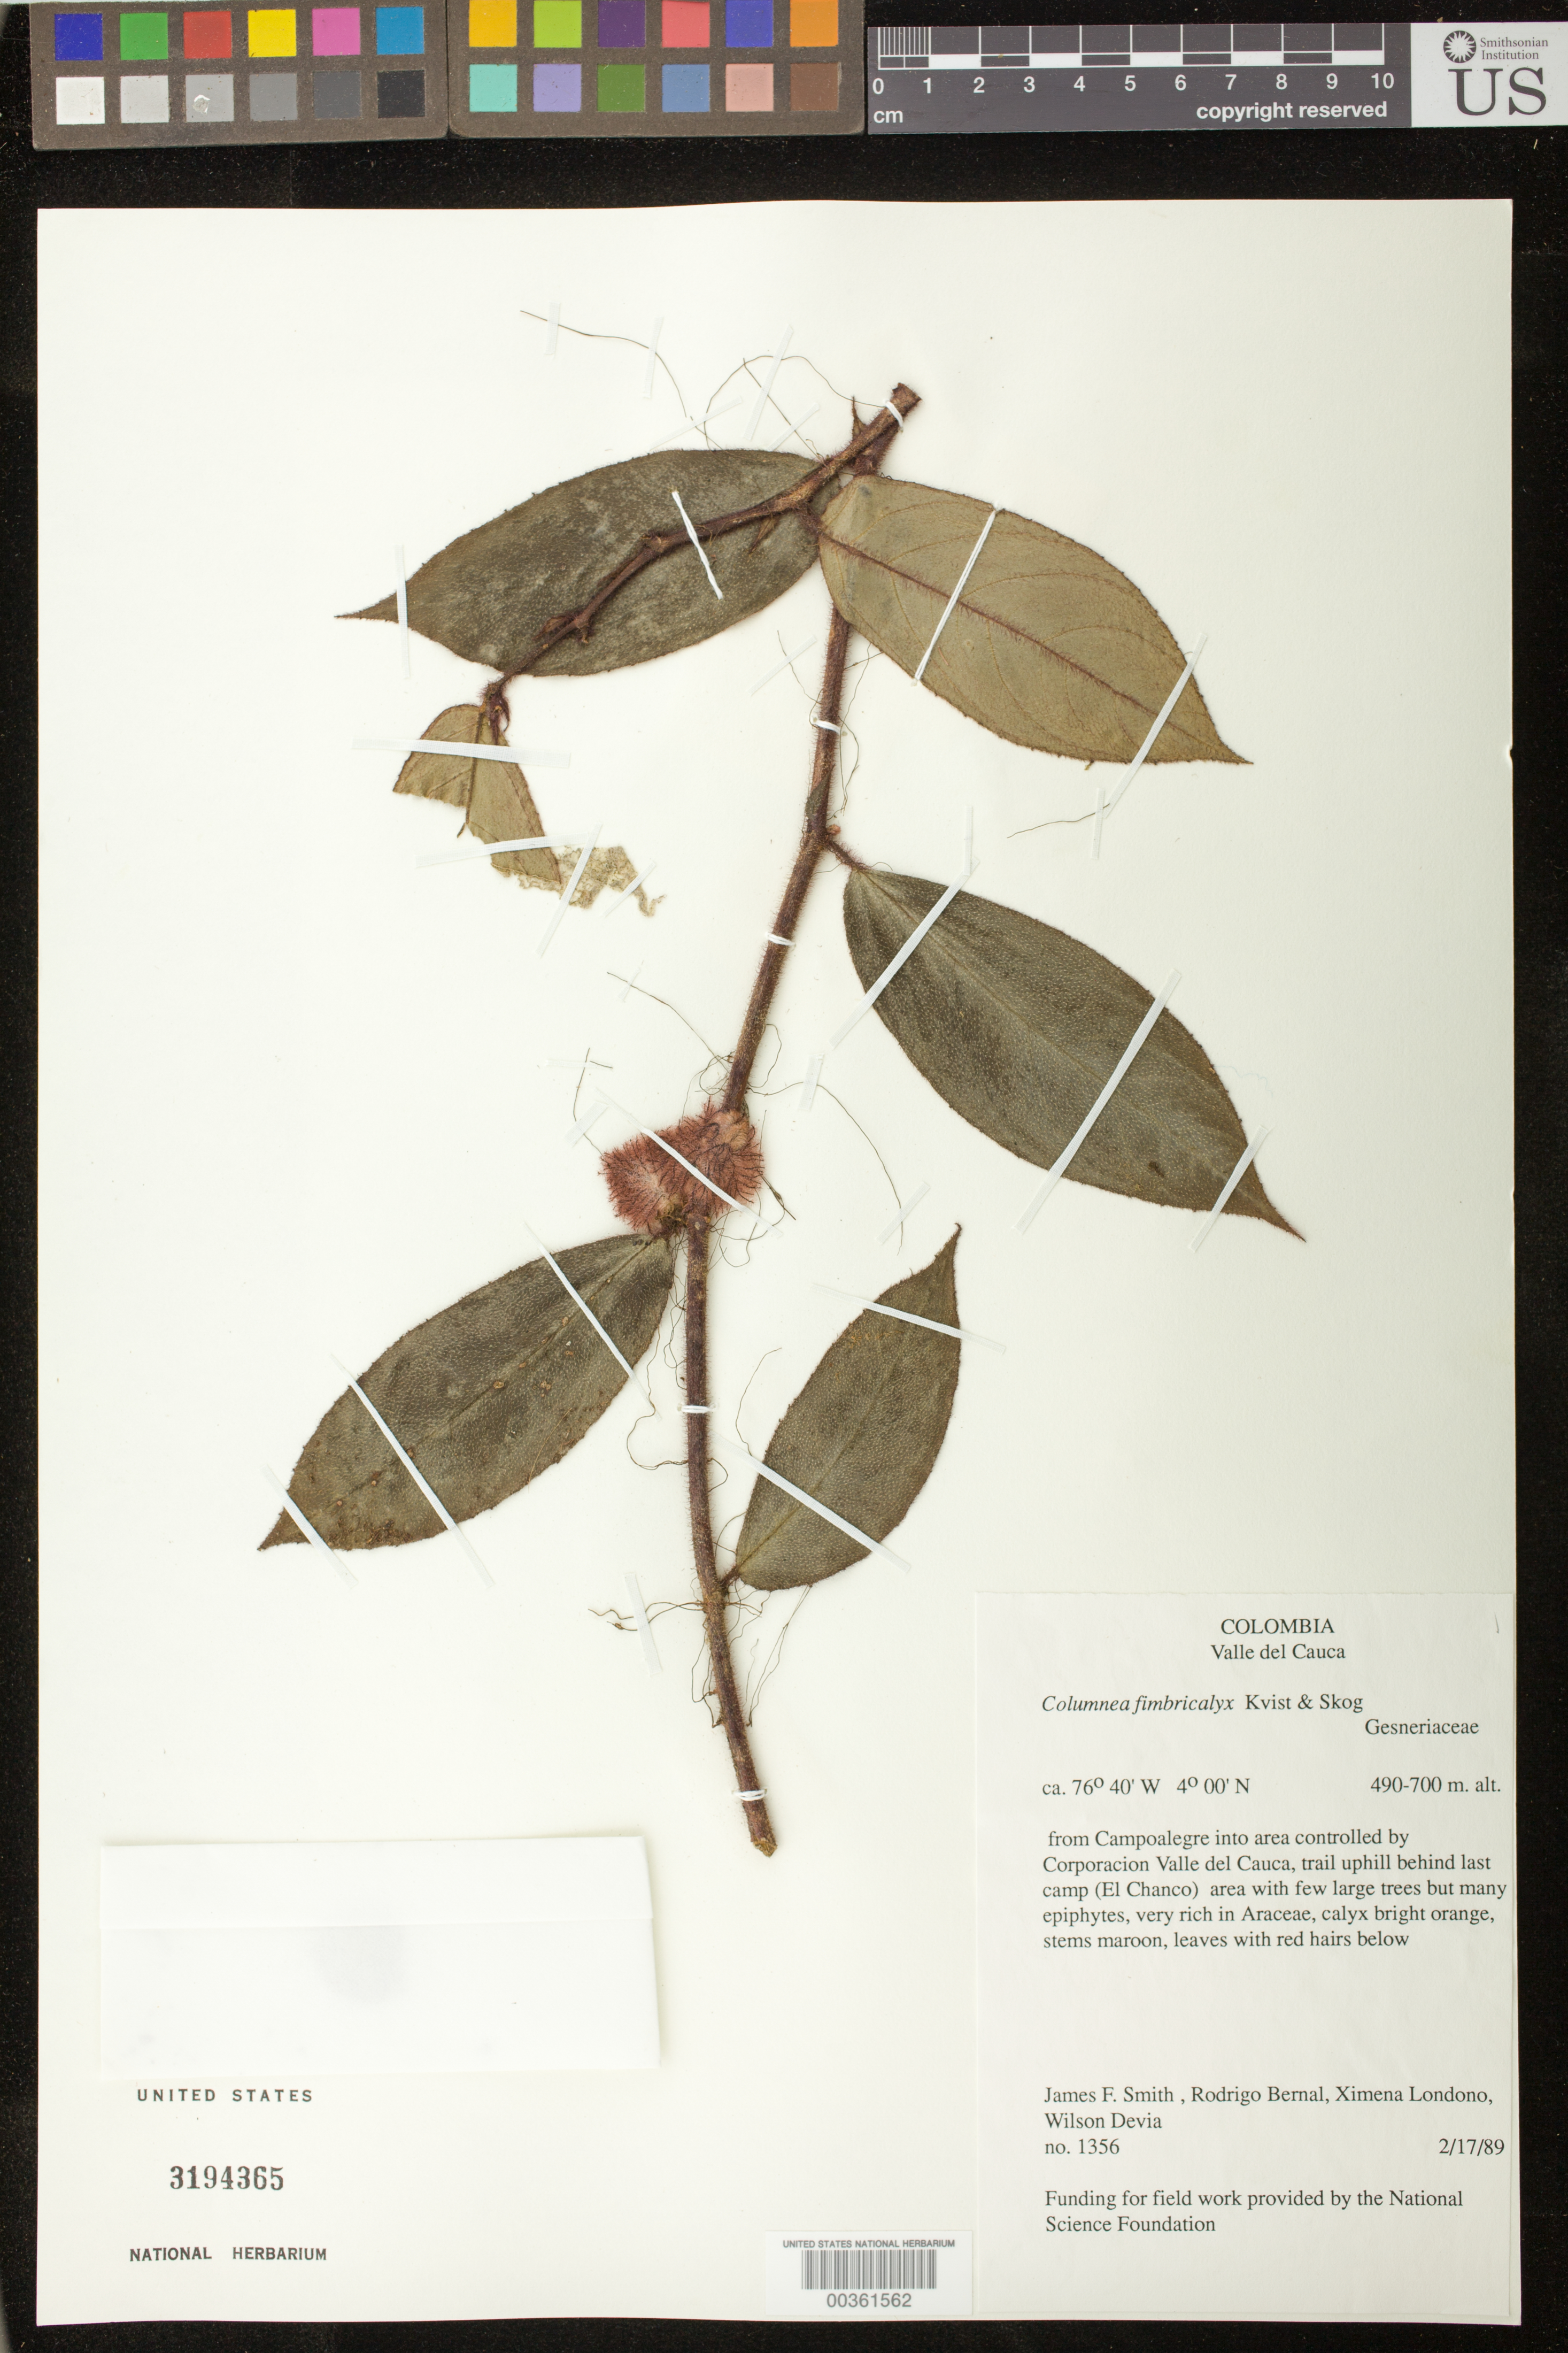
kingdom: Plantae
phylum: Tracheophyta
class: Magnoliopsida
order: Lamiales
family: Gesneriaceae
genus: Columnea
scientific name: Columnea fimbricalyx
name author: L.P. Kvist & L.E. Skog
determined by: Skog, Laurence E.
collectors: J. Smith, R. Bernal, X. Londoño & W. Devia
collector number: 1356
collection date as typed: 17 Feb 1989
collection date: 1989-02-17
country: Colombia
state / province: Valle del Cauca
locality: From Campoalegre into area controlled by Corporacion Valle del Cauca, trail uphill behind last camp (El Chanco)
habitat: Area with few large trees but many epipytes, very rich in Araceae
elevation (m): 490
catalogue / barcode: US 3194365